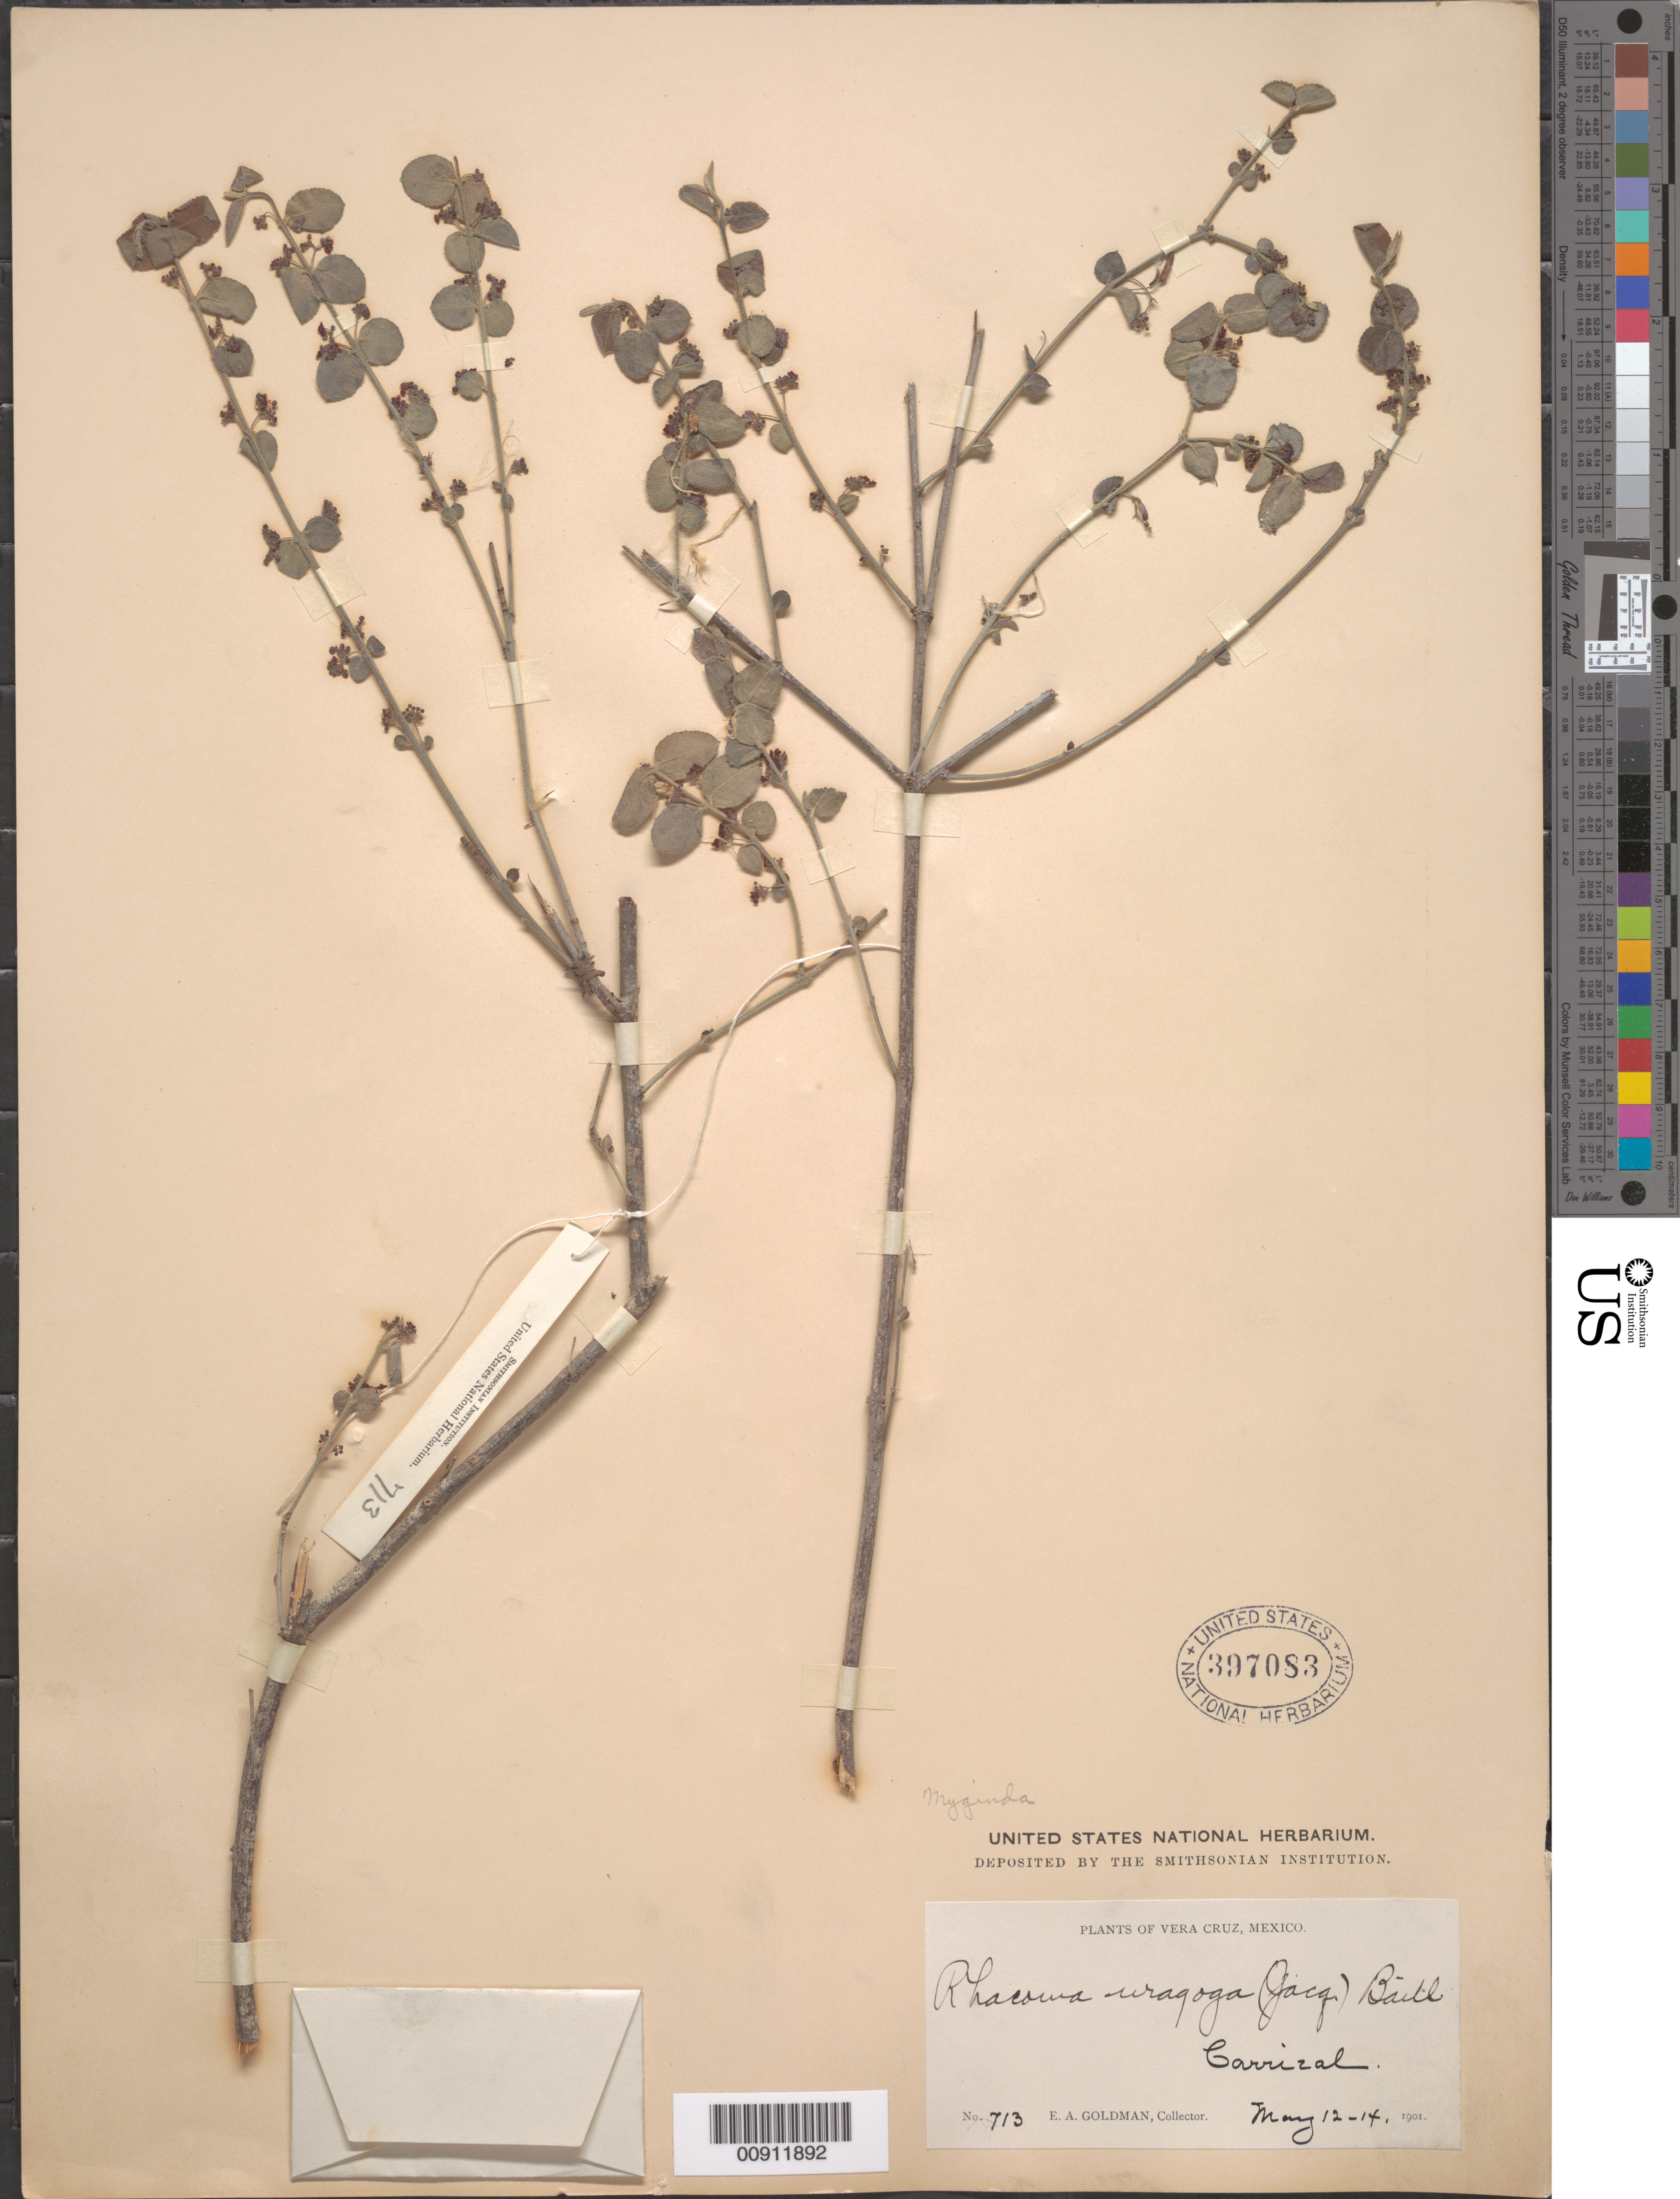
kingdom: Plantae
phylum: Tracheophyta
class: Magnoliopsida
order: Celastrales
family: Celastraceae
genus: Crossopetalum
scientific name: Crossopetalum uragoga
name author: (Jacq.) Kuntze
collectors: E. A. Goldman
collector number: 713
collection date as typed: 12 May 1901 to 14 May 1901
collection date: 1901-05-12/1901-05-14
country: Mexico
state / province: Veracruz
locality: Carrizal, Veracruz.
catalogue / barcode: US 397083